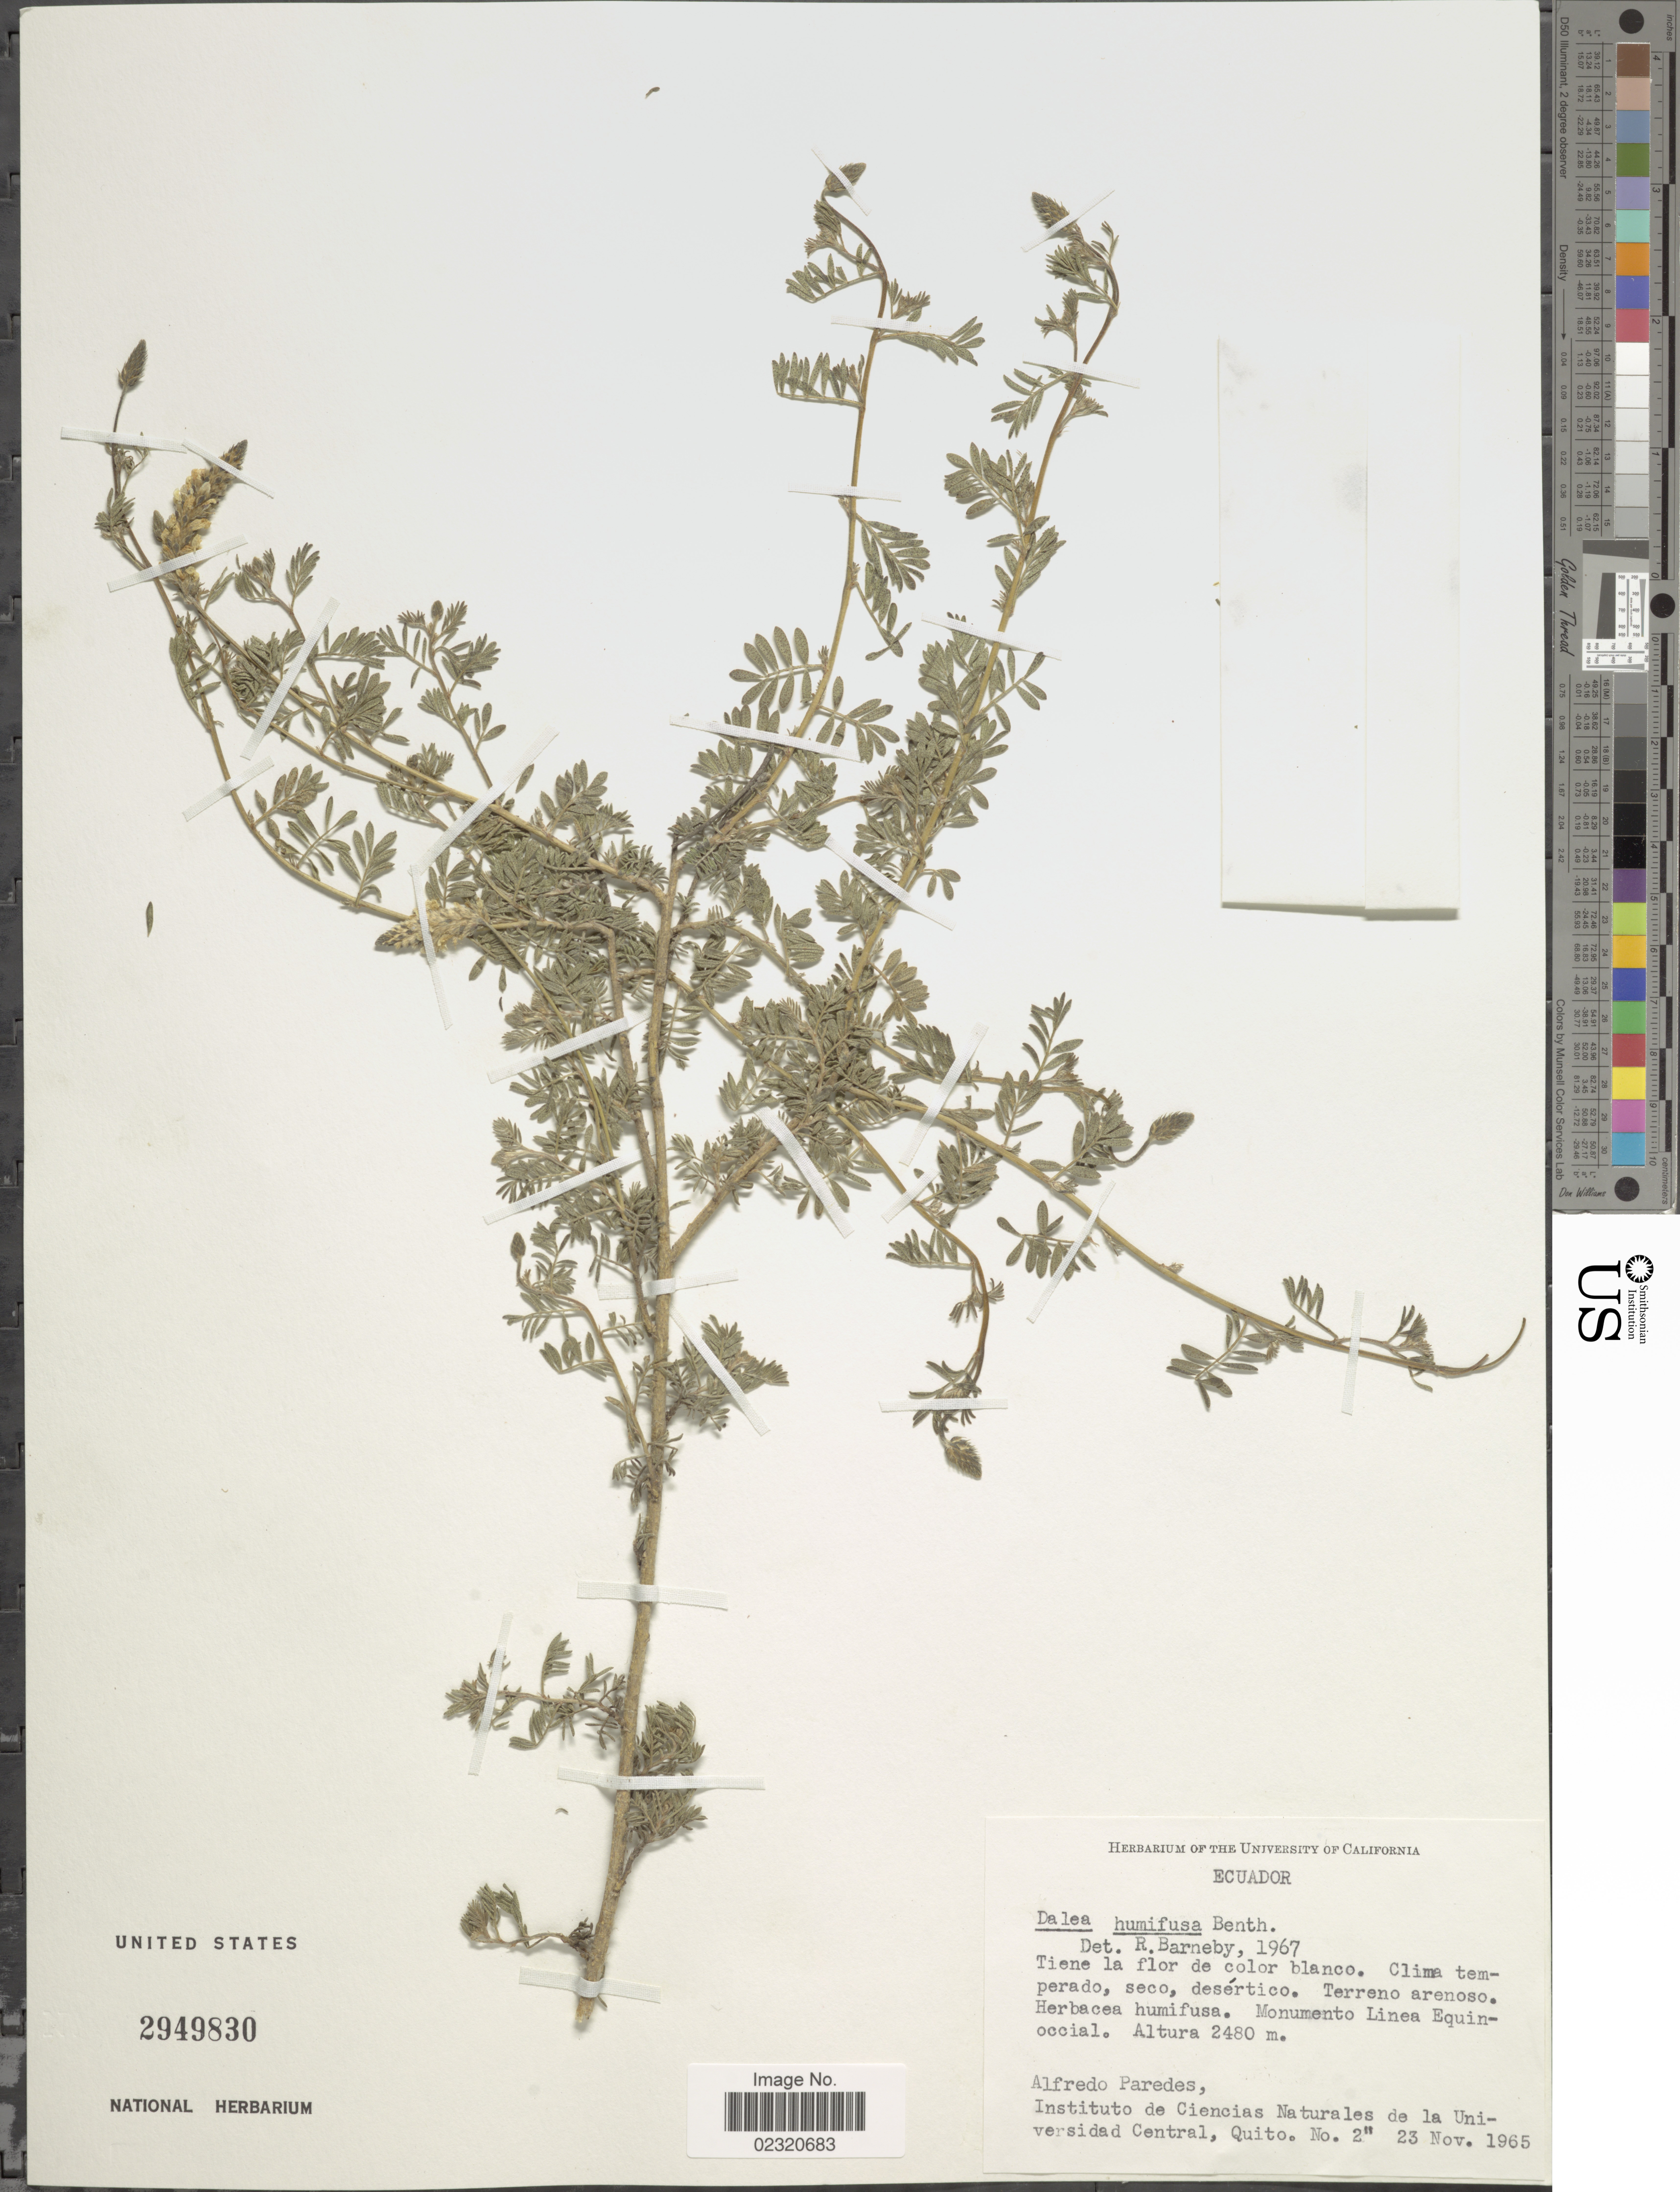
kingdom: Plantae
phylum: Tracheophyta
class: Magnoliopsida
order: Fabales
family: Fabaceae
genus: Dalea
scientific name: Dalea humifusa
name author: Benth.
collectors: A. Paredes C.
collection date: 1965-11-23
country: Ecuador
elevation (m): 2480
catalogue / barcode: US 2949830